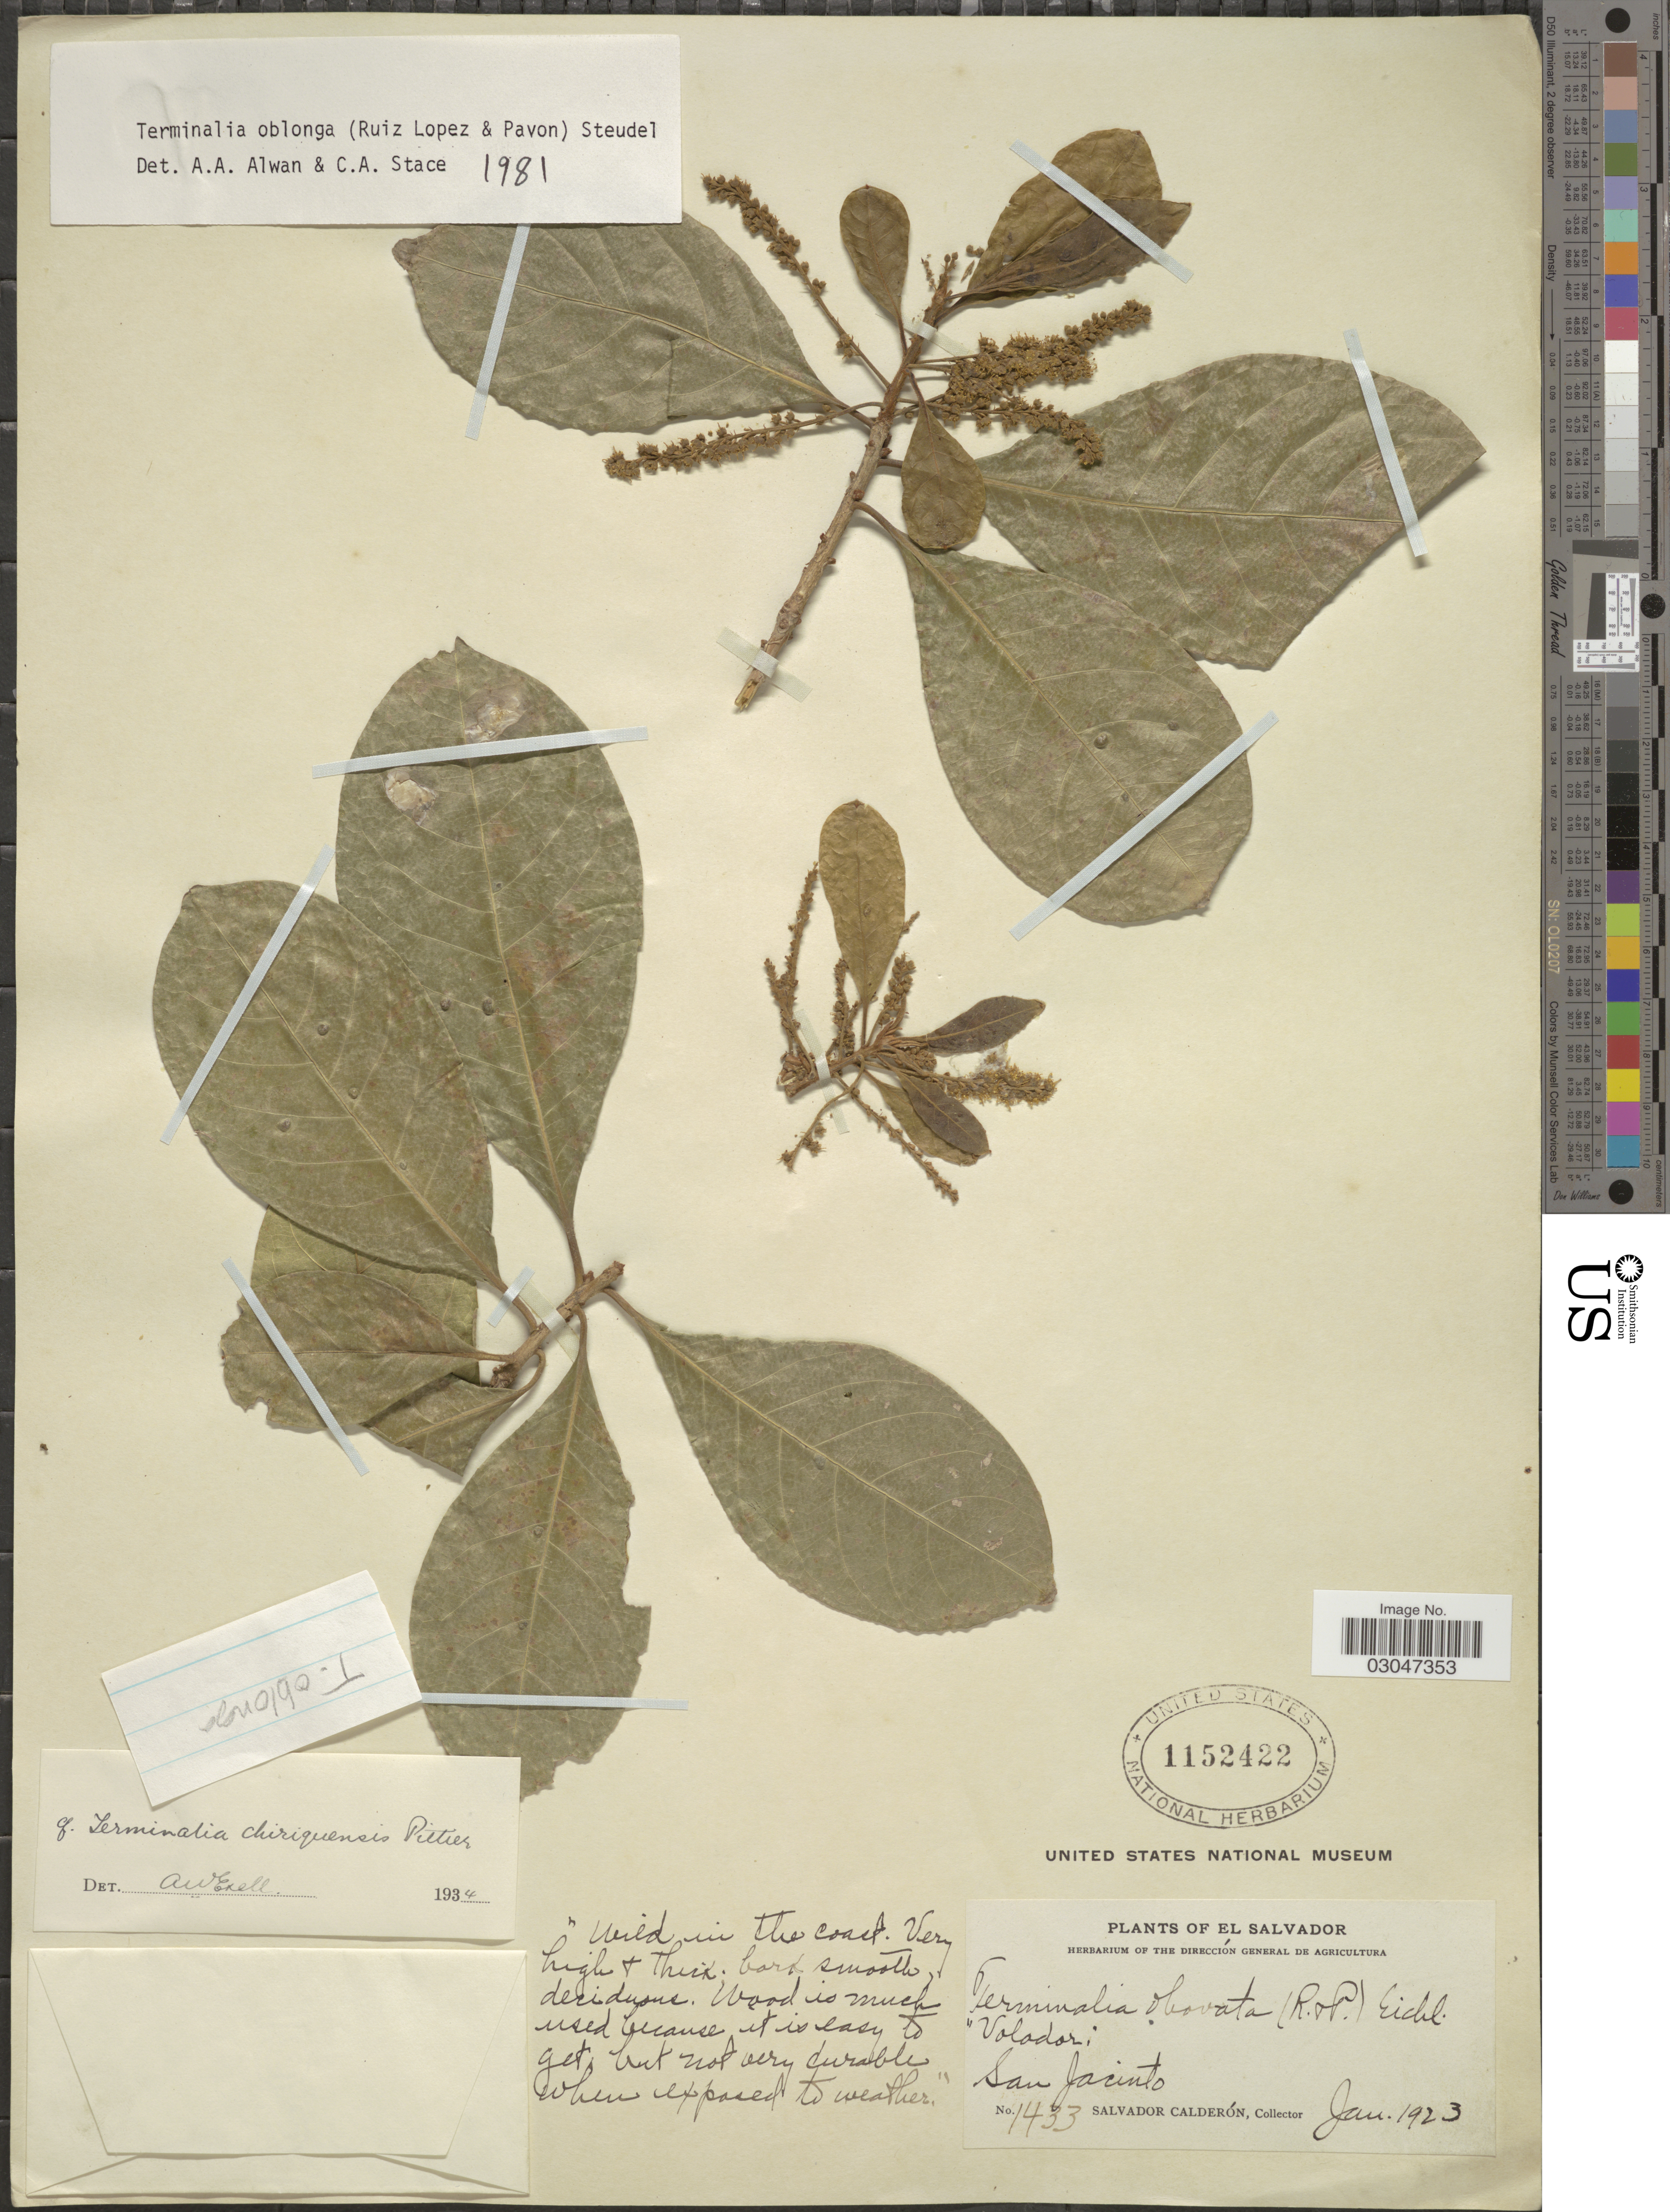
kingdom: Plantae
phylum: Tracheophyta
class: Magnoliopsida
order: Myrtales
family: Combretaceae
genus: Terminalia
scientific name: Terminalia oblonga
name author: (Ruiz & Pav.) Steud.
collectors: S. Calderón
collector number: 1433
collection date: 1923-01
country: El Salvador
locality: San Jacinto.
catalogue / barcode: US 1152422